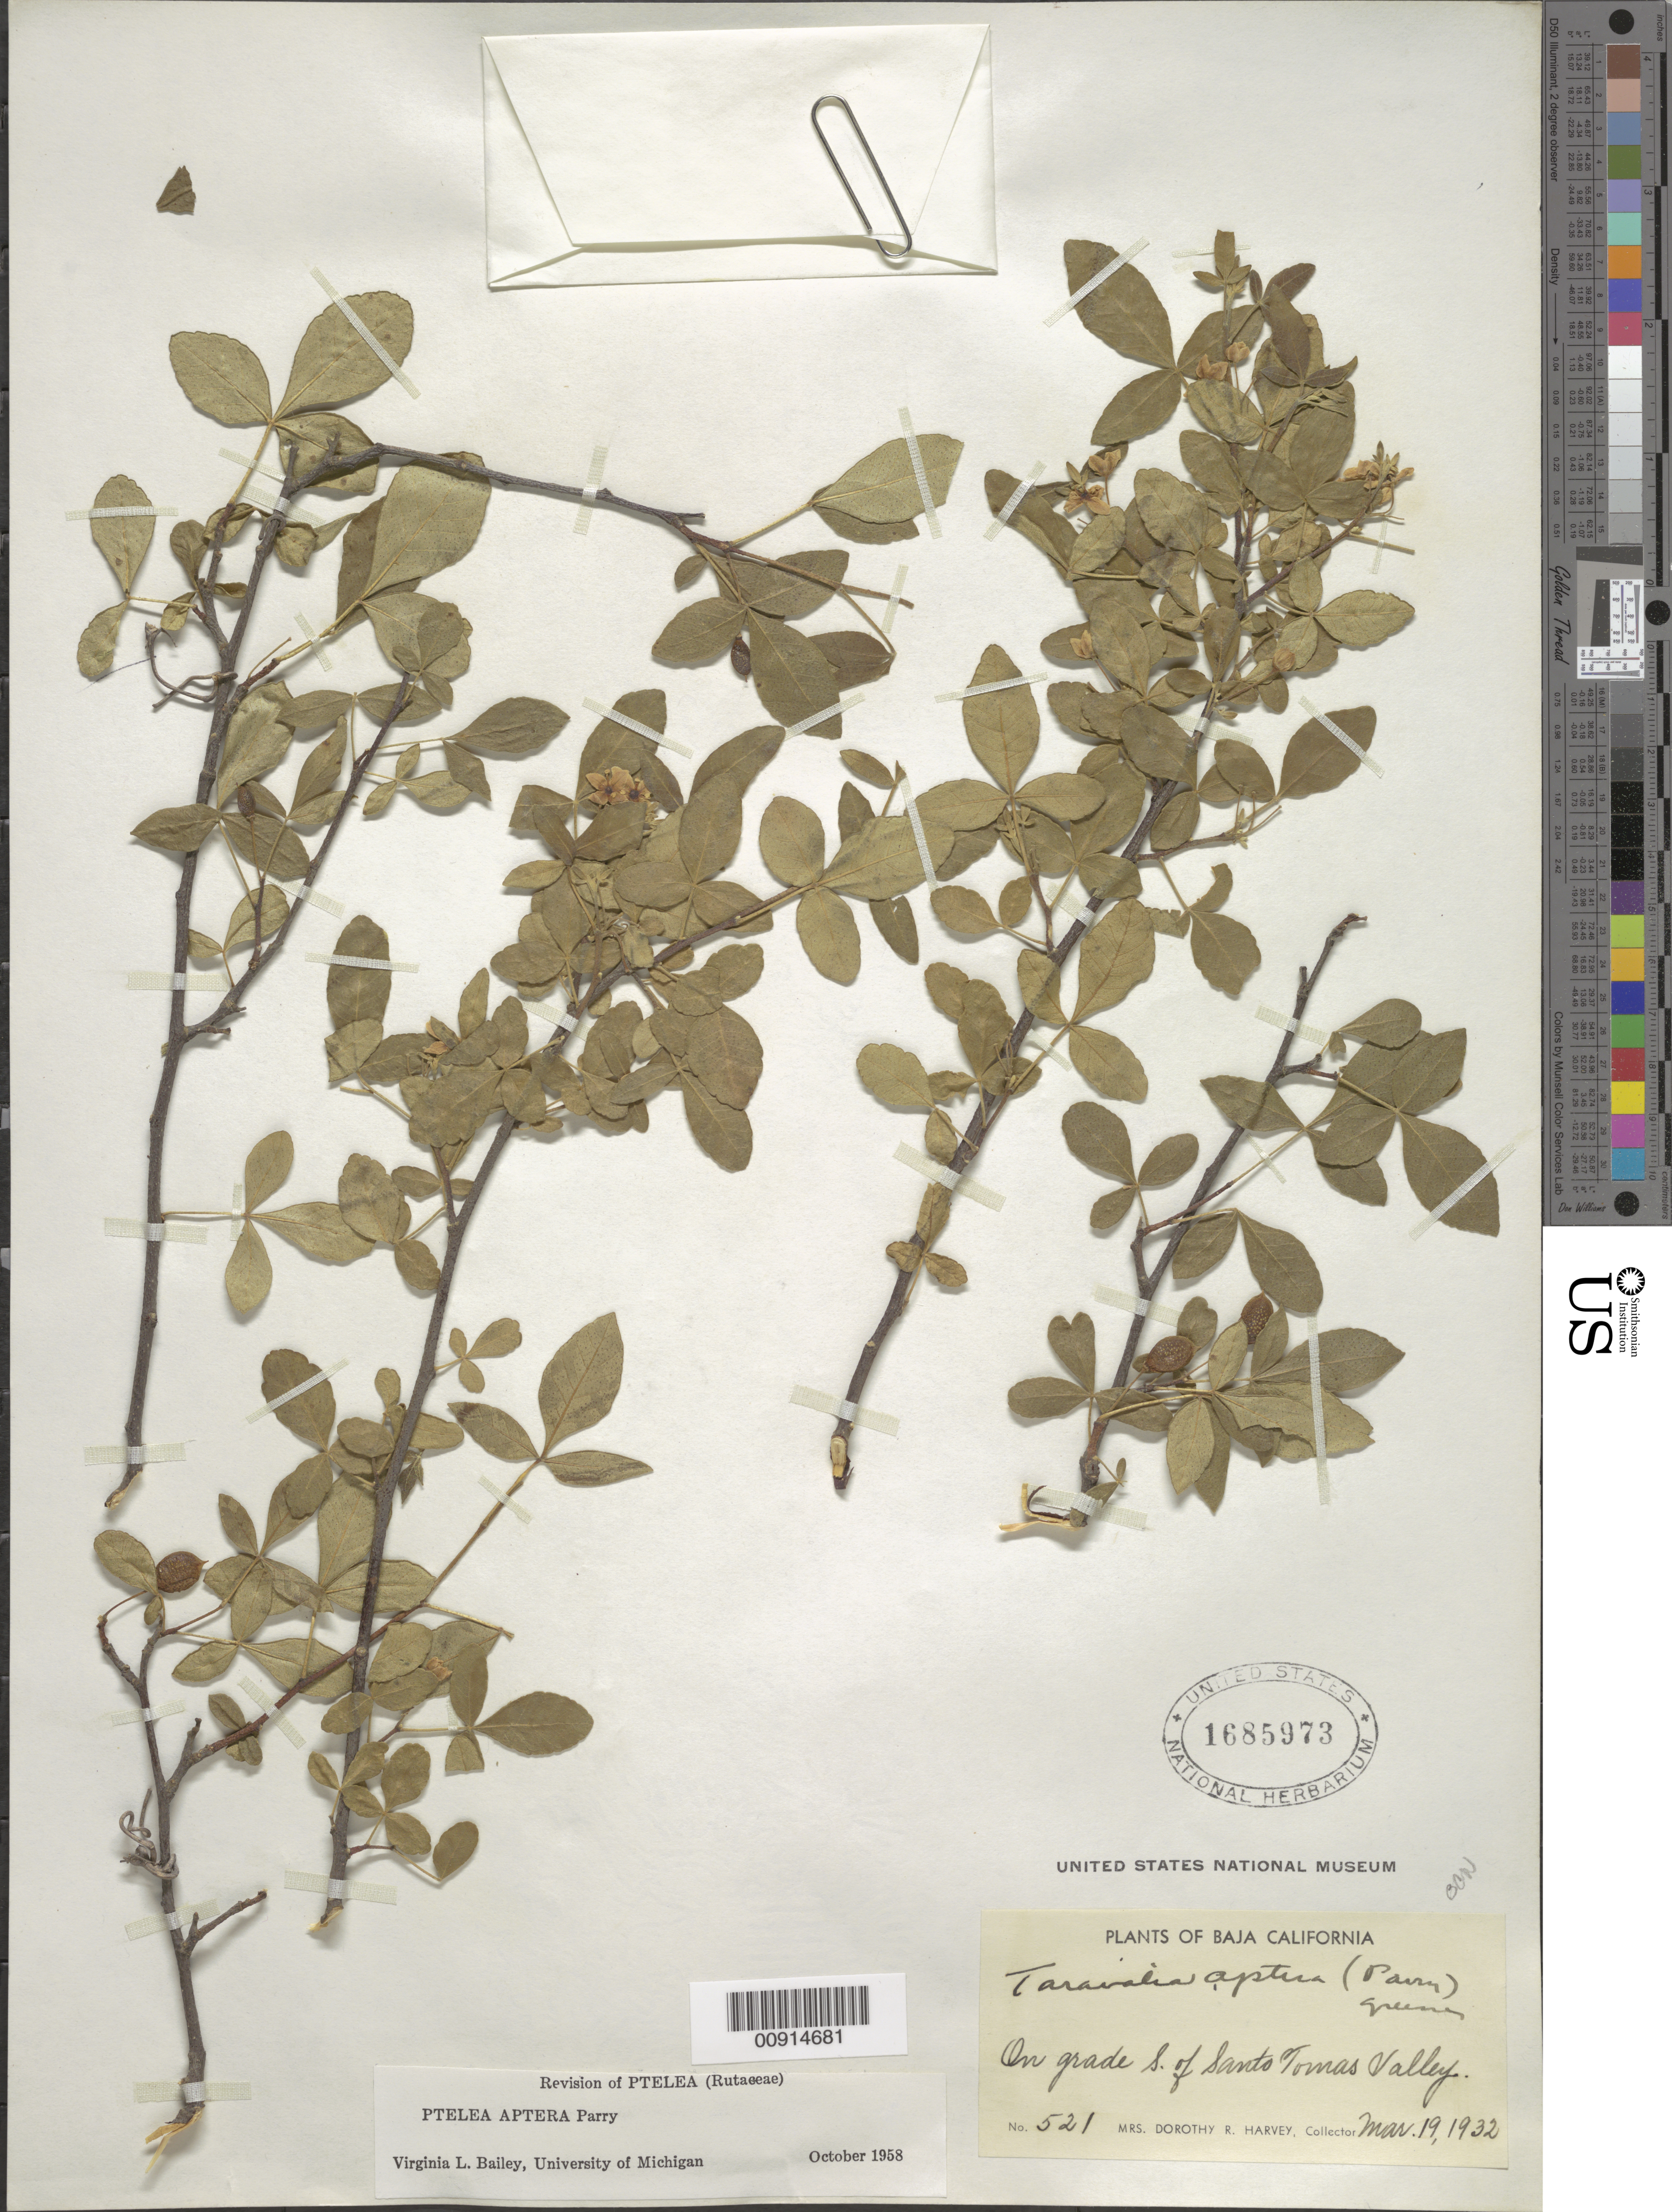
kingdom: Plantae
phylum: Tracheophyta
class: Magnoliopsida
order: Sapindales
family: Rutaceae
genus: Ptelea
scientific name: Ptelea aptera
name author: Parry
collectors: Harvey, Mrs. D. R.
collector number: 521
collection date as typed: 19 Mar 1932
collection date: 1932-03-19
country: Mexico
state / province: Baja California Norte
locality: On grade S of Santo Tomas Valley, Baja California.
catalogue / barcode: US 1685973